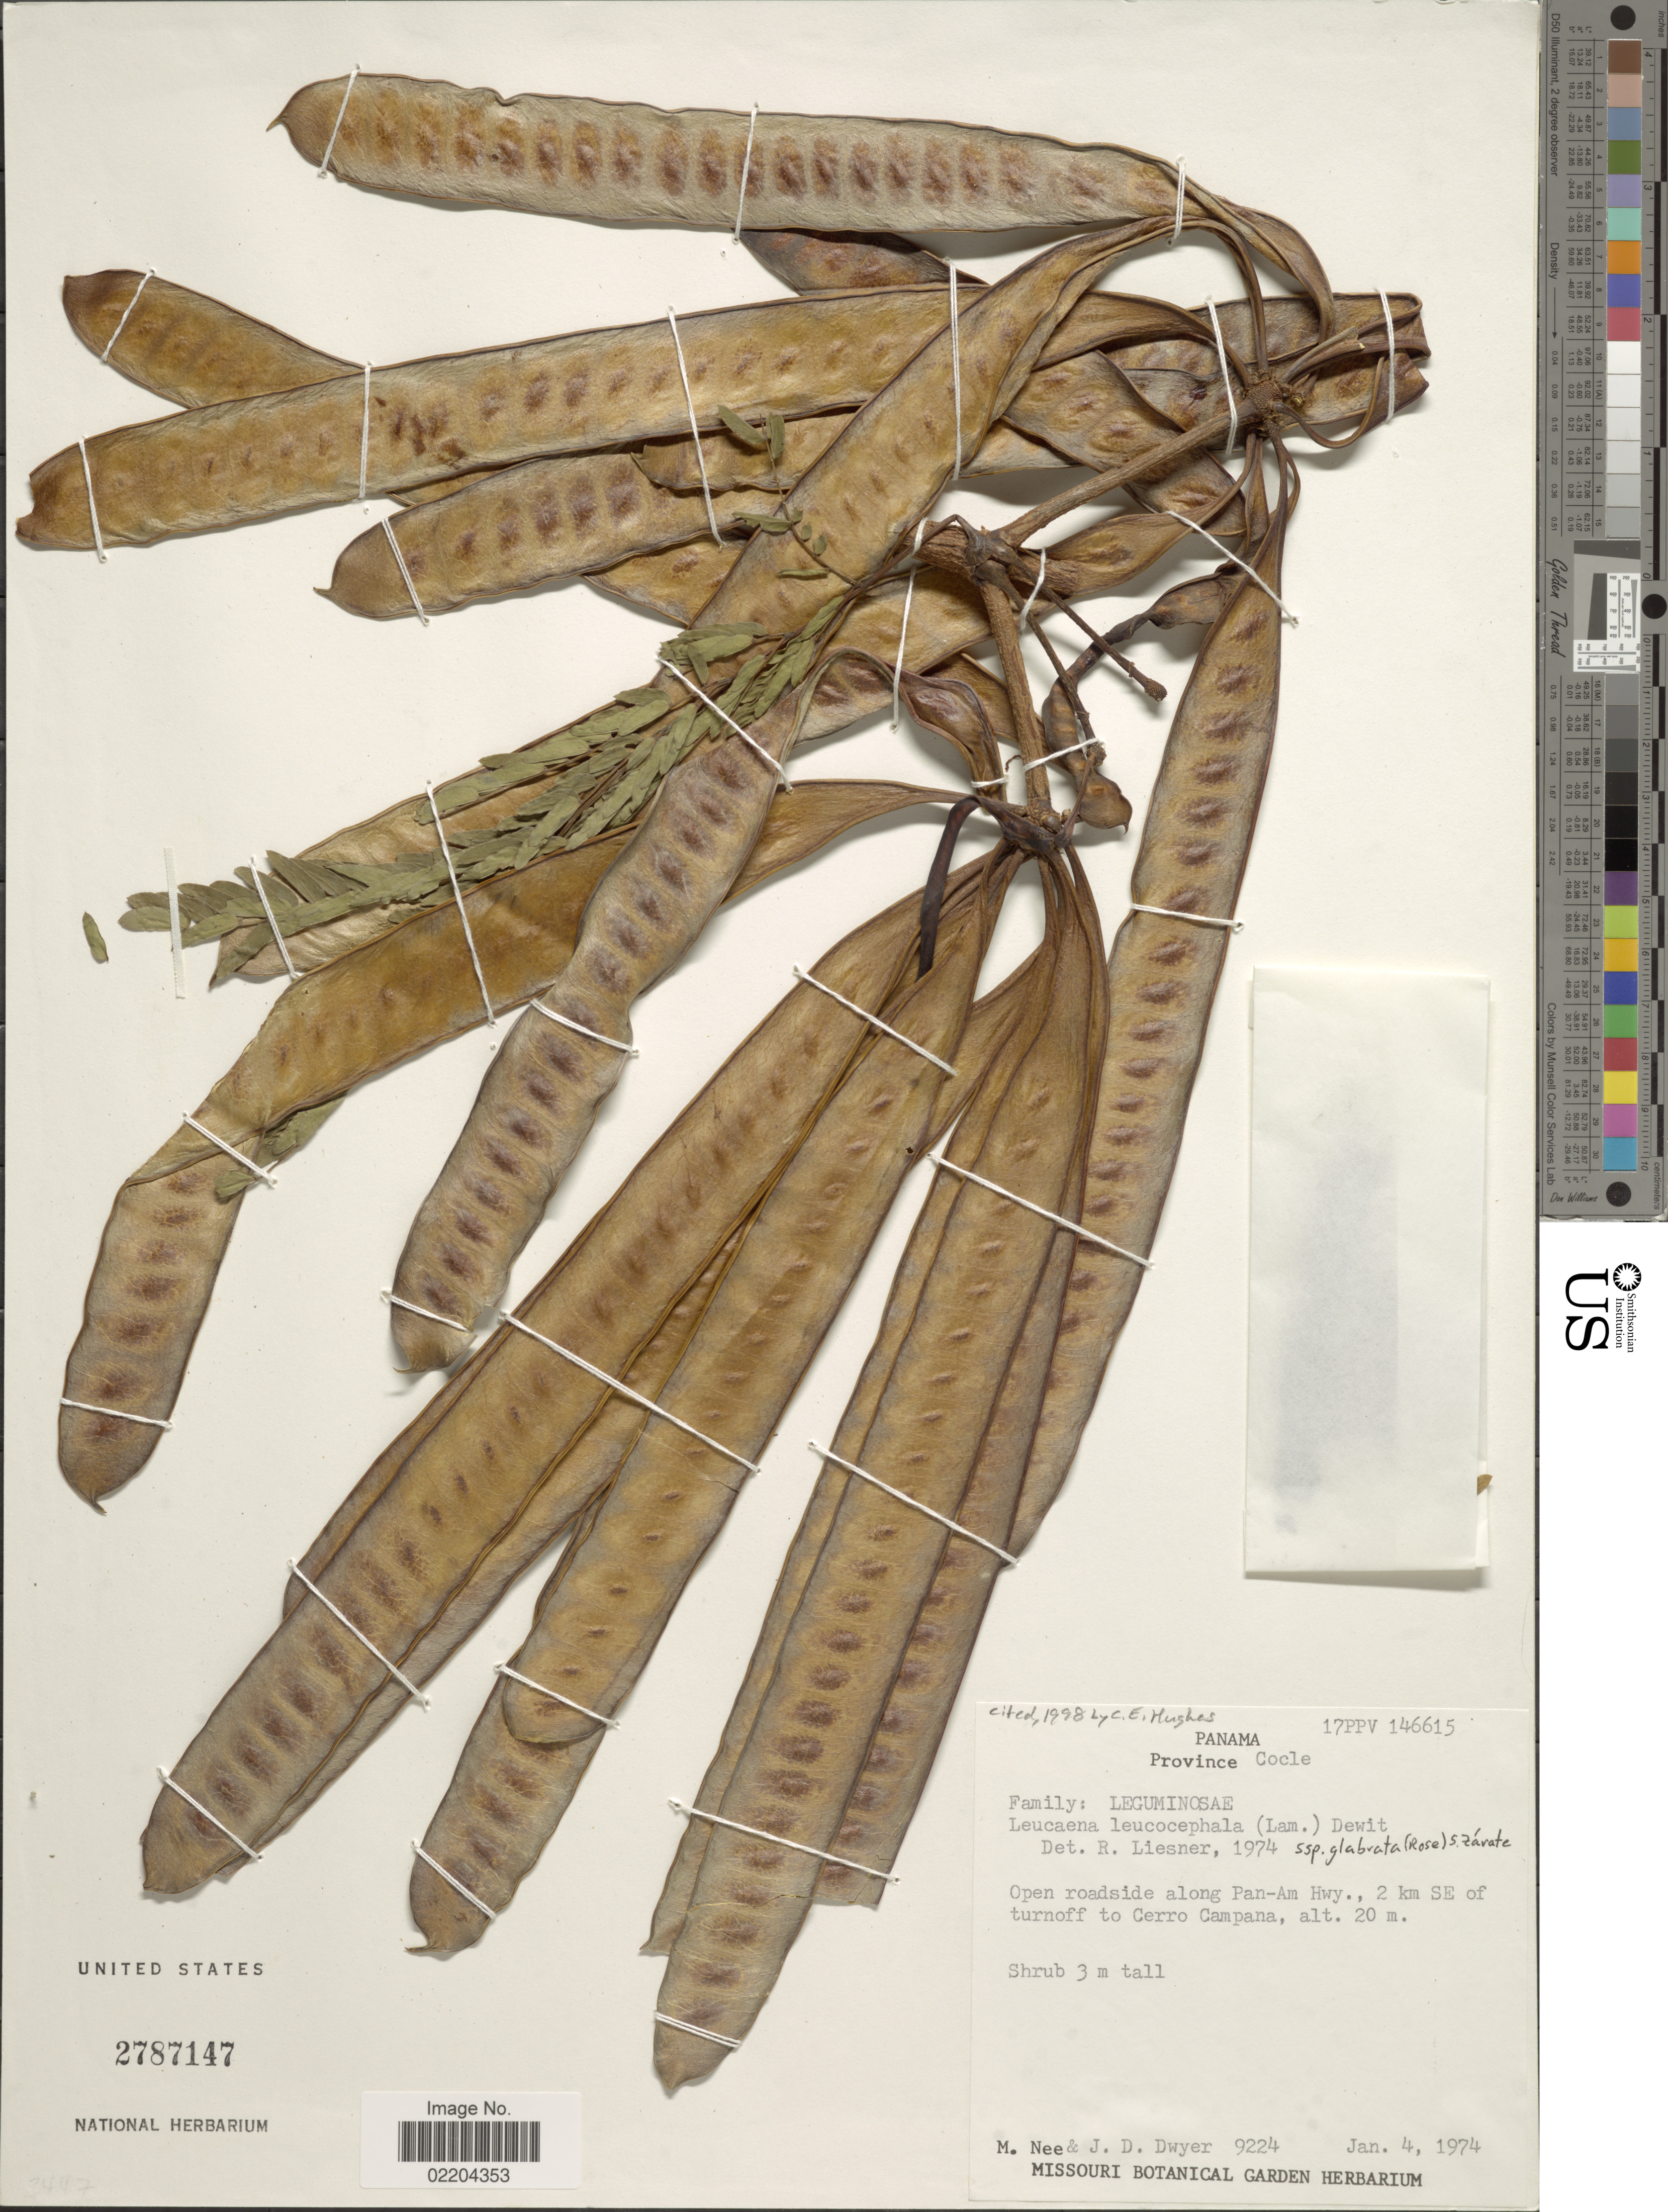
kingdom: Plantae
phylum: Tracheophyta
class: Magnoliopsida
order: Fabales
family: Fabaceae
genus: Leucaena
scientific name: Leucaena leucocephala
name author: (Lam.) de Wit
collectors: M. Nee & J. D. Dwyer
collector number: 9224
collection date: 1974-01-04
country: Panama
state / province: Coclé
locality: Panama, Province Cocle. Open road side along Pan-Am Hwy. 2 km SE of turnoff to Cerro Campana.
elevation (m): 20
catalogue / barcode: US 2787147